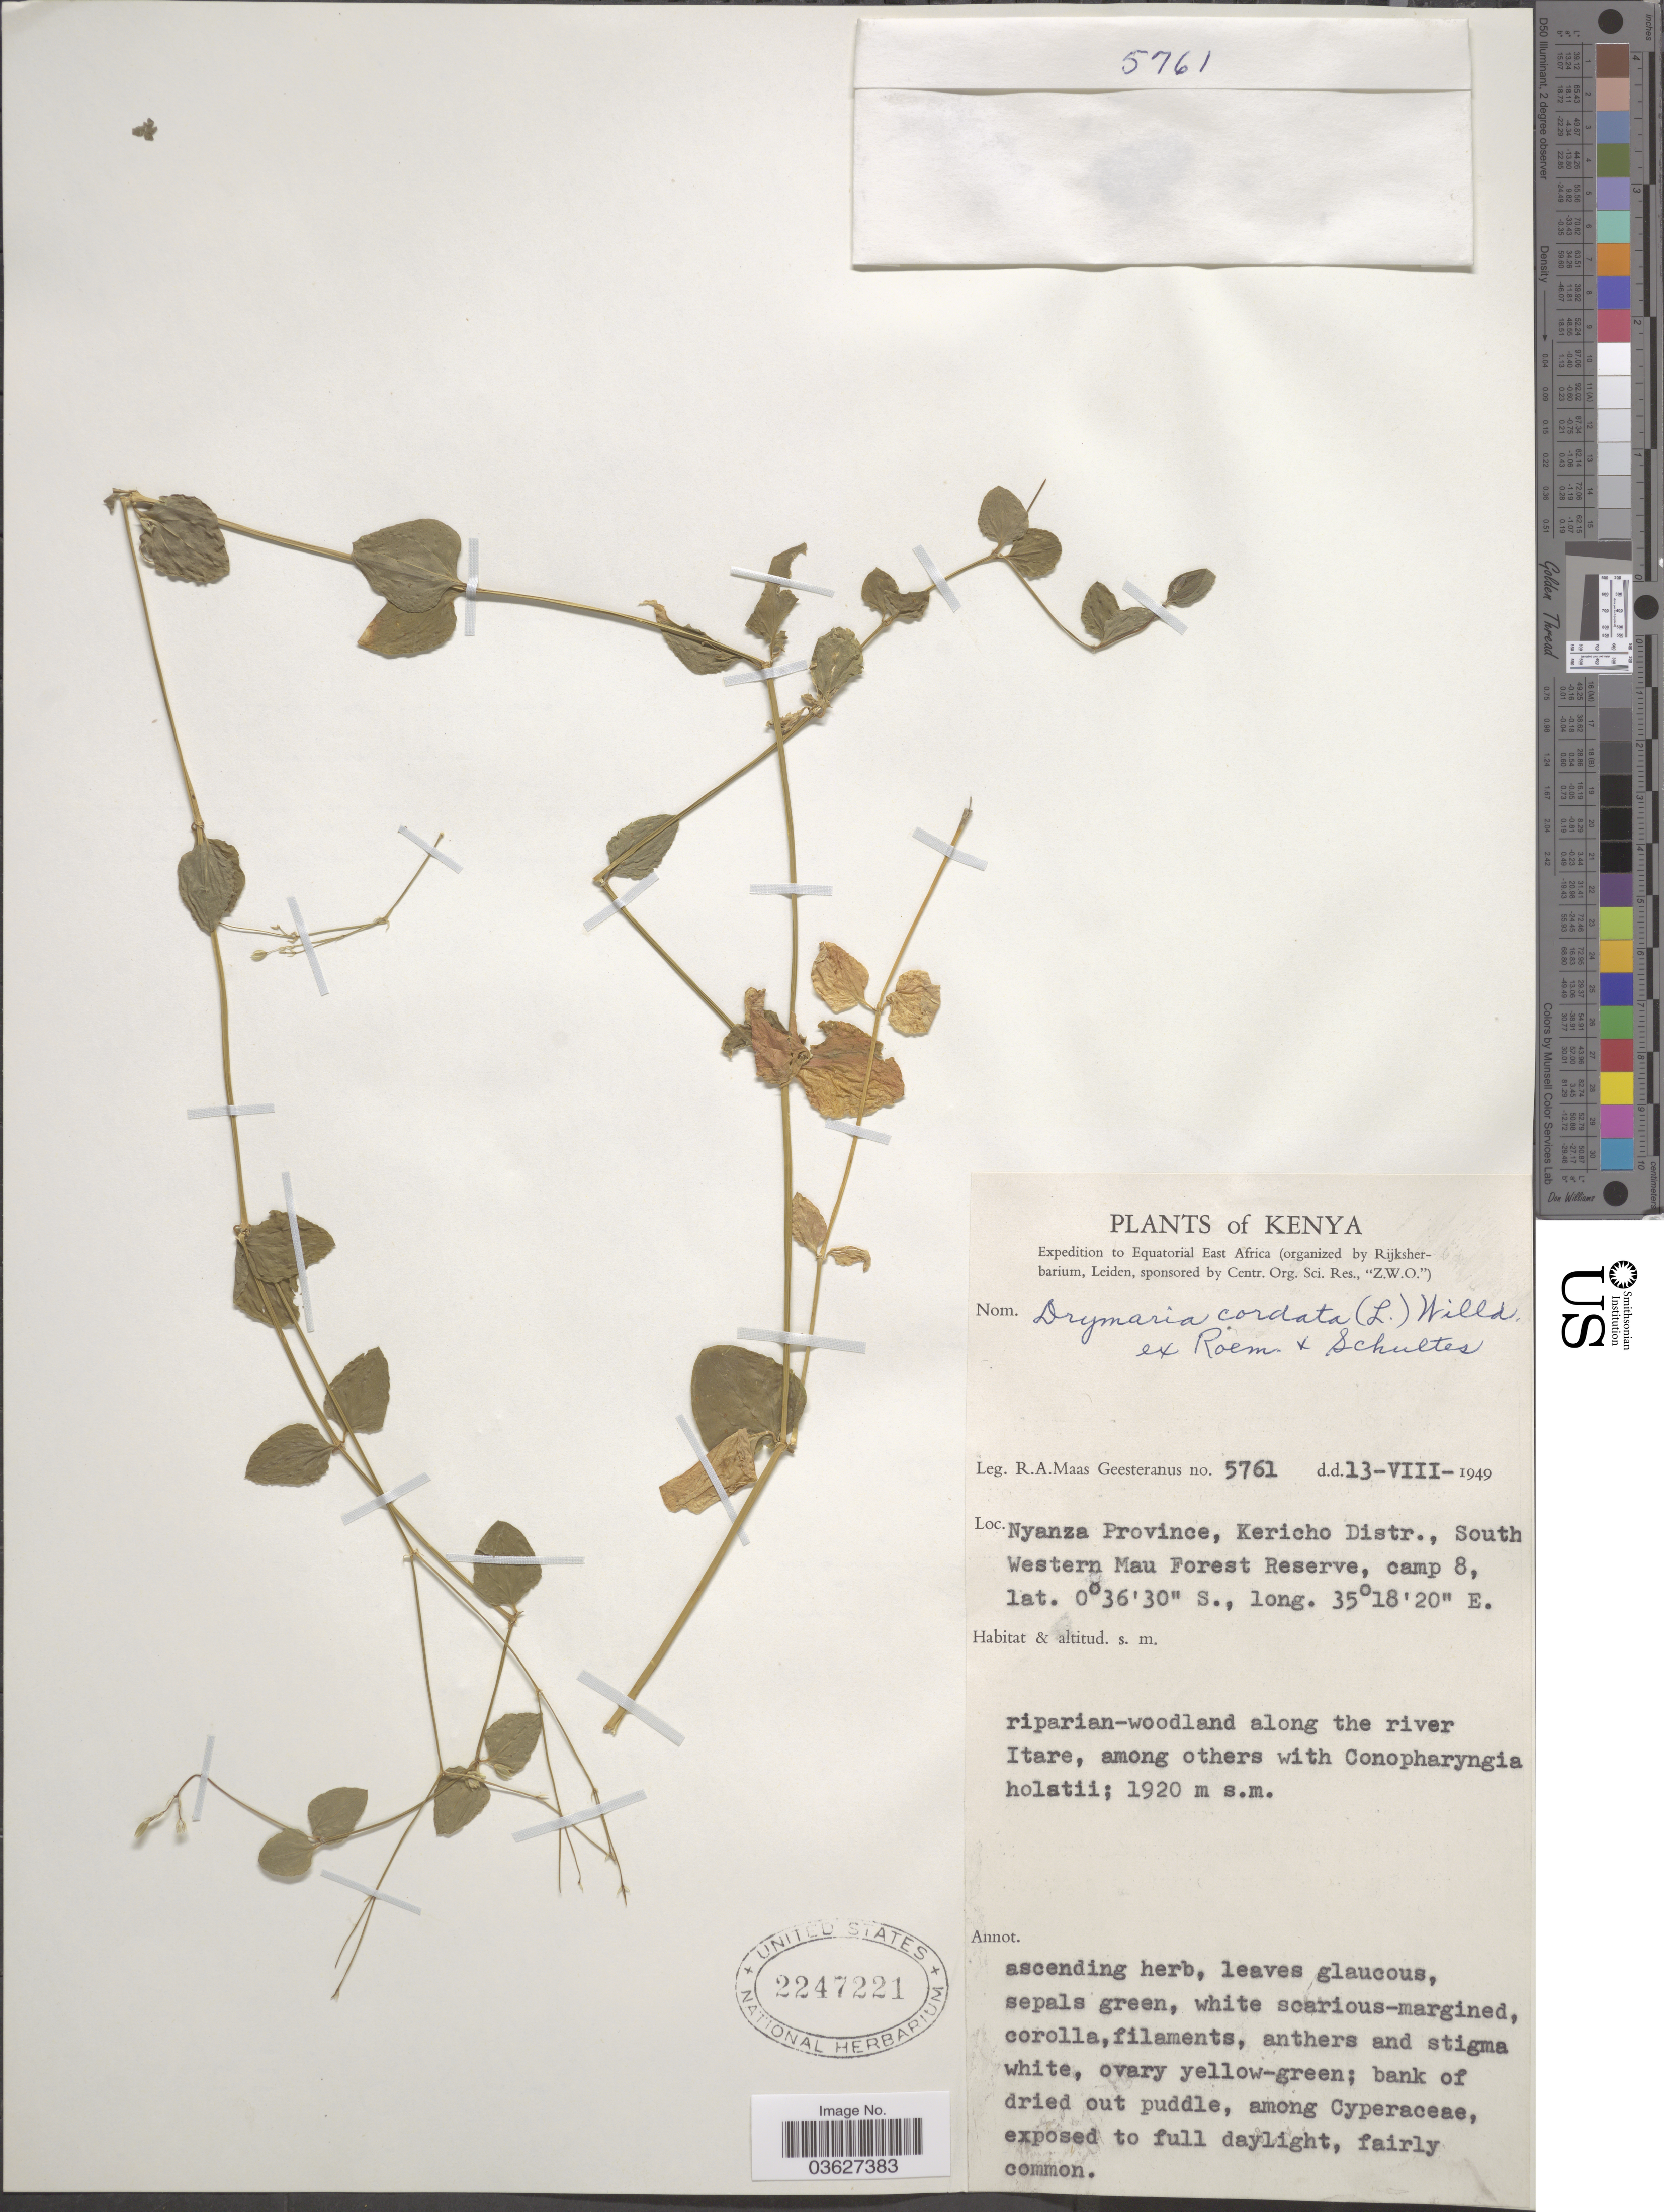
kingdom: Plantae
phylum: Tracheophyta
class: Magnoliopsida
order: Caryophyllales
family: Caryophyllaceae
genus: Drymaria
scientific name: Drymaria cordata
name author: (L.) Willd. ex Schult.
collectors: R. A. Maas Geesteranus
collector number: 5761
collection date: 1949-08-13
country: Kenya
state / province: Kericho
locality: Equatorial East Africa. Kericho Distr., South Western Mau Forest Reserve, camp 8.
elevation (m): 1920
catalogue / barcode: US 2247221